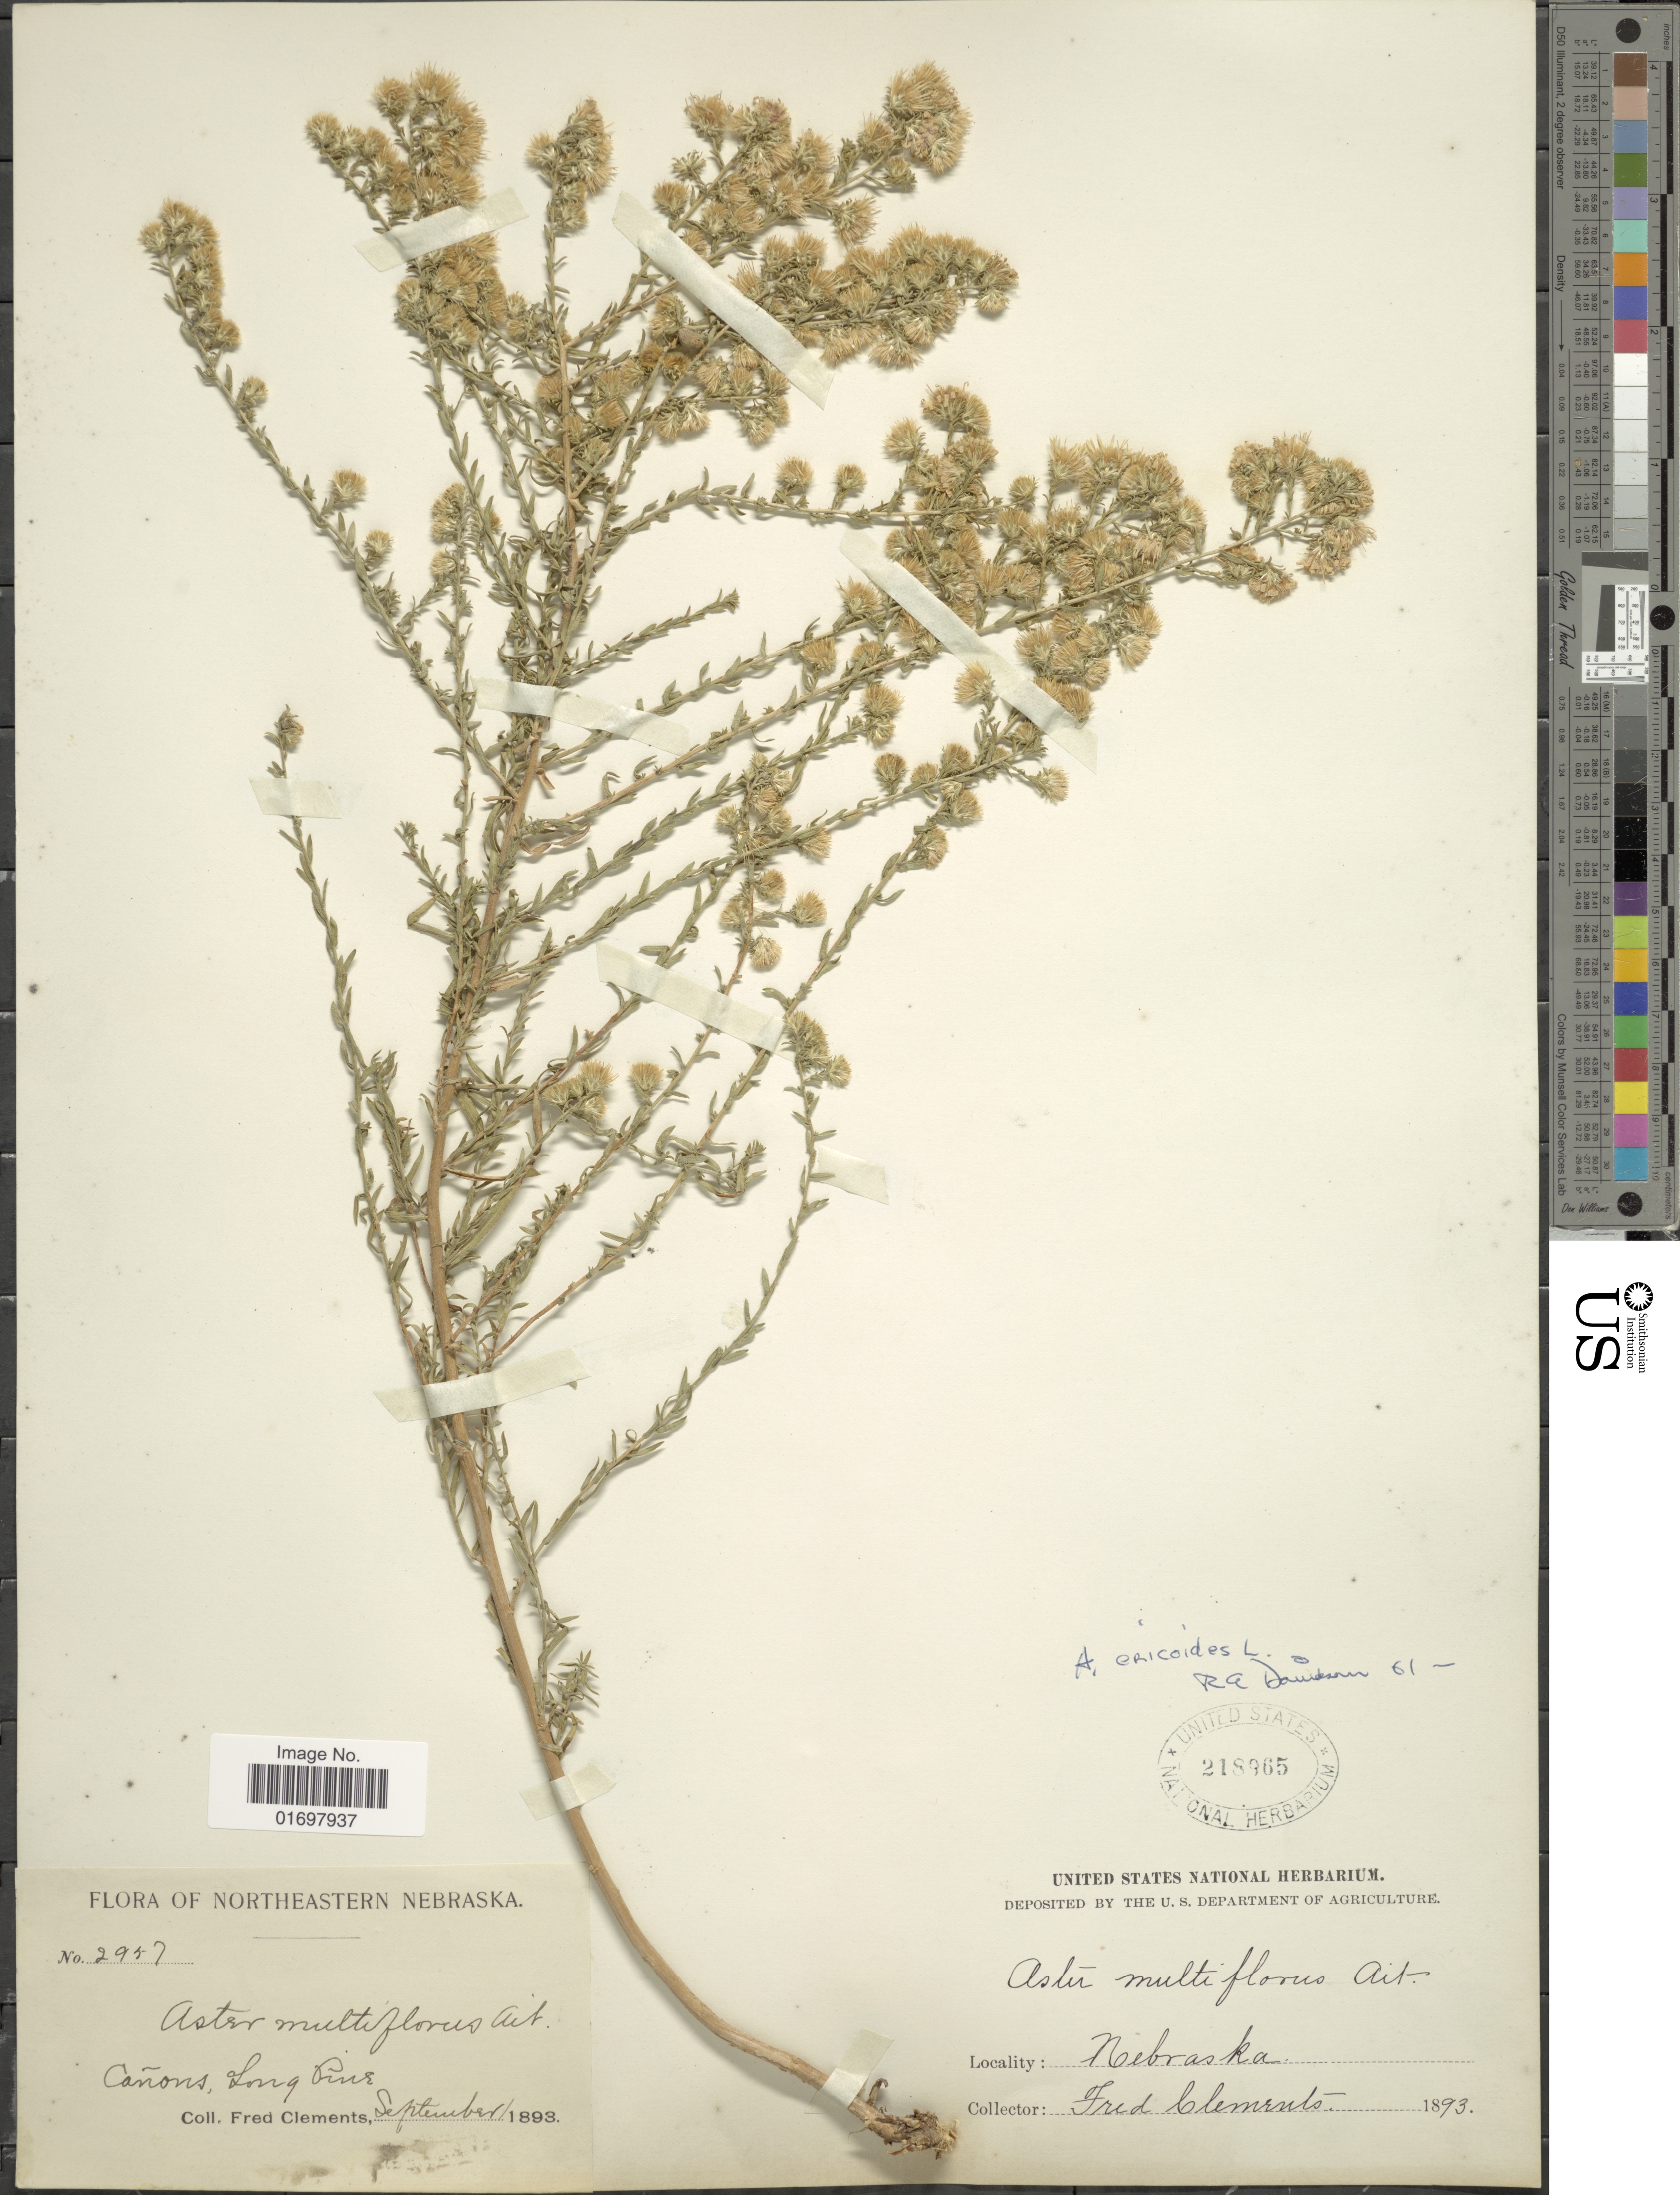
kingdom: Plantae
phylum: Tracheophyta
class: Magnoliopsida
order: Asterales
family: Asteraceae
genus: Symphyotrichum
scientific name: Symphyotrichum falcatum var. commutatum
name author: (Torr. & A. Gray) G.L. Nesom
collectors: F. Clements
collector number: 2957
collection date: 1893-09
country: United States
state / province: Nebraska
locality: Canons, Long Pine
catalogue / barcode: US 218865